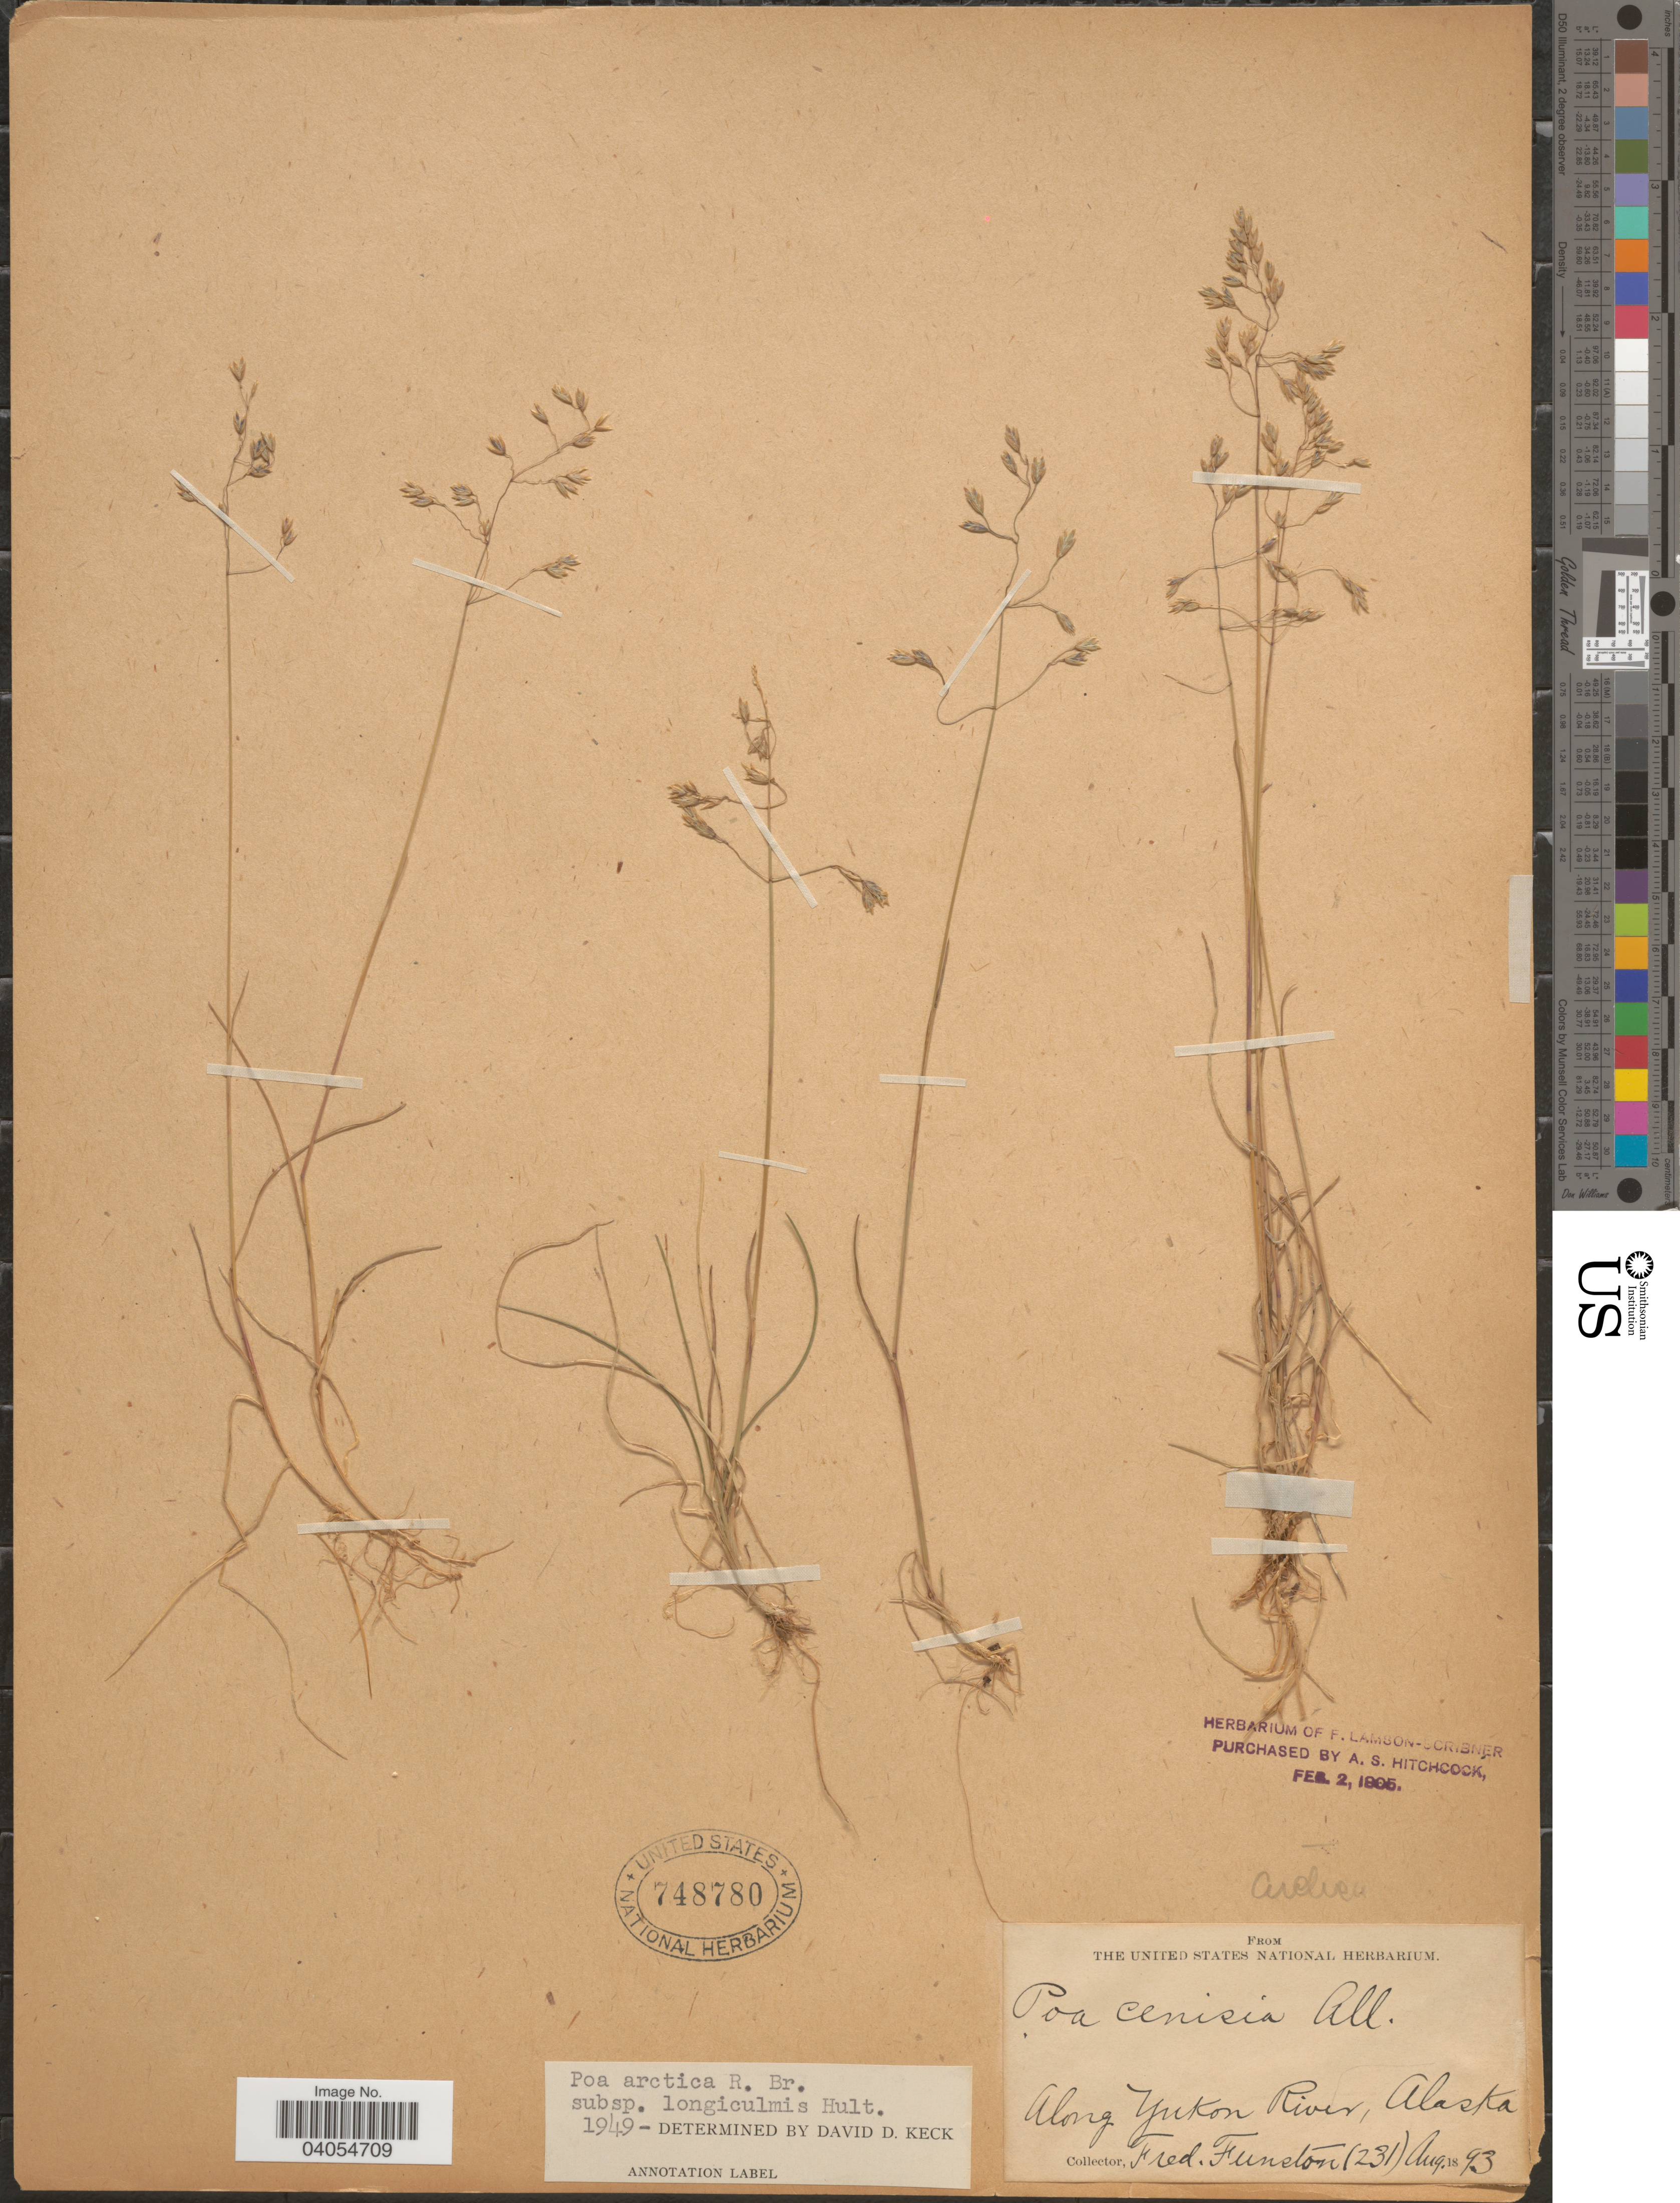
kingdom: Plantae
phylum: Tracheophyta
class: Liliopsida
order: Poales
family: Poaceae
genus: Poa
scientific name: Poa arctica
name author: R. Br.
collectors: F. Funston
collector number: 231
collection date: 1893-08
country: United States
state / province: Alaska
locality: Along Yukon River.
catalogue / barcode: US 748780